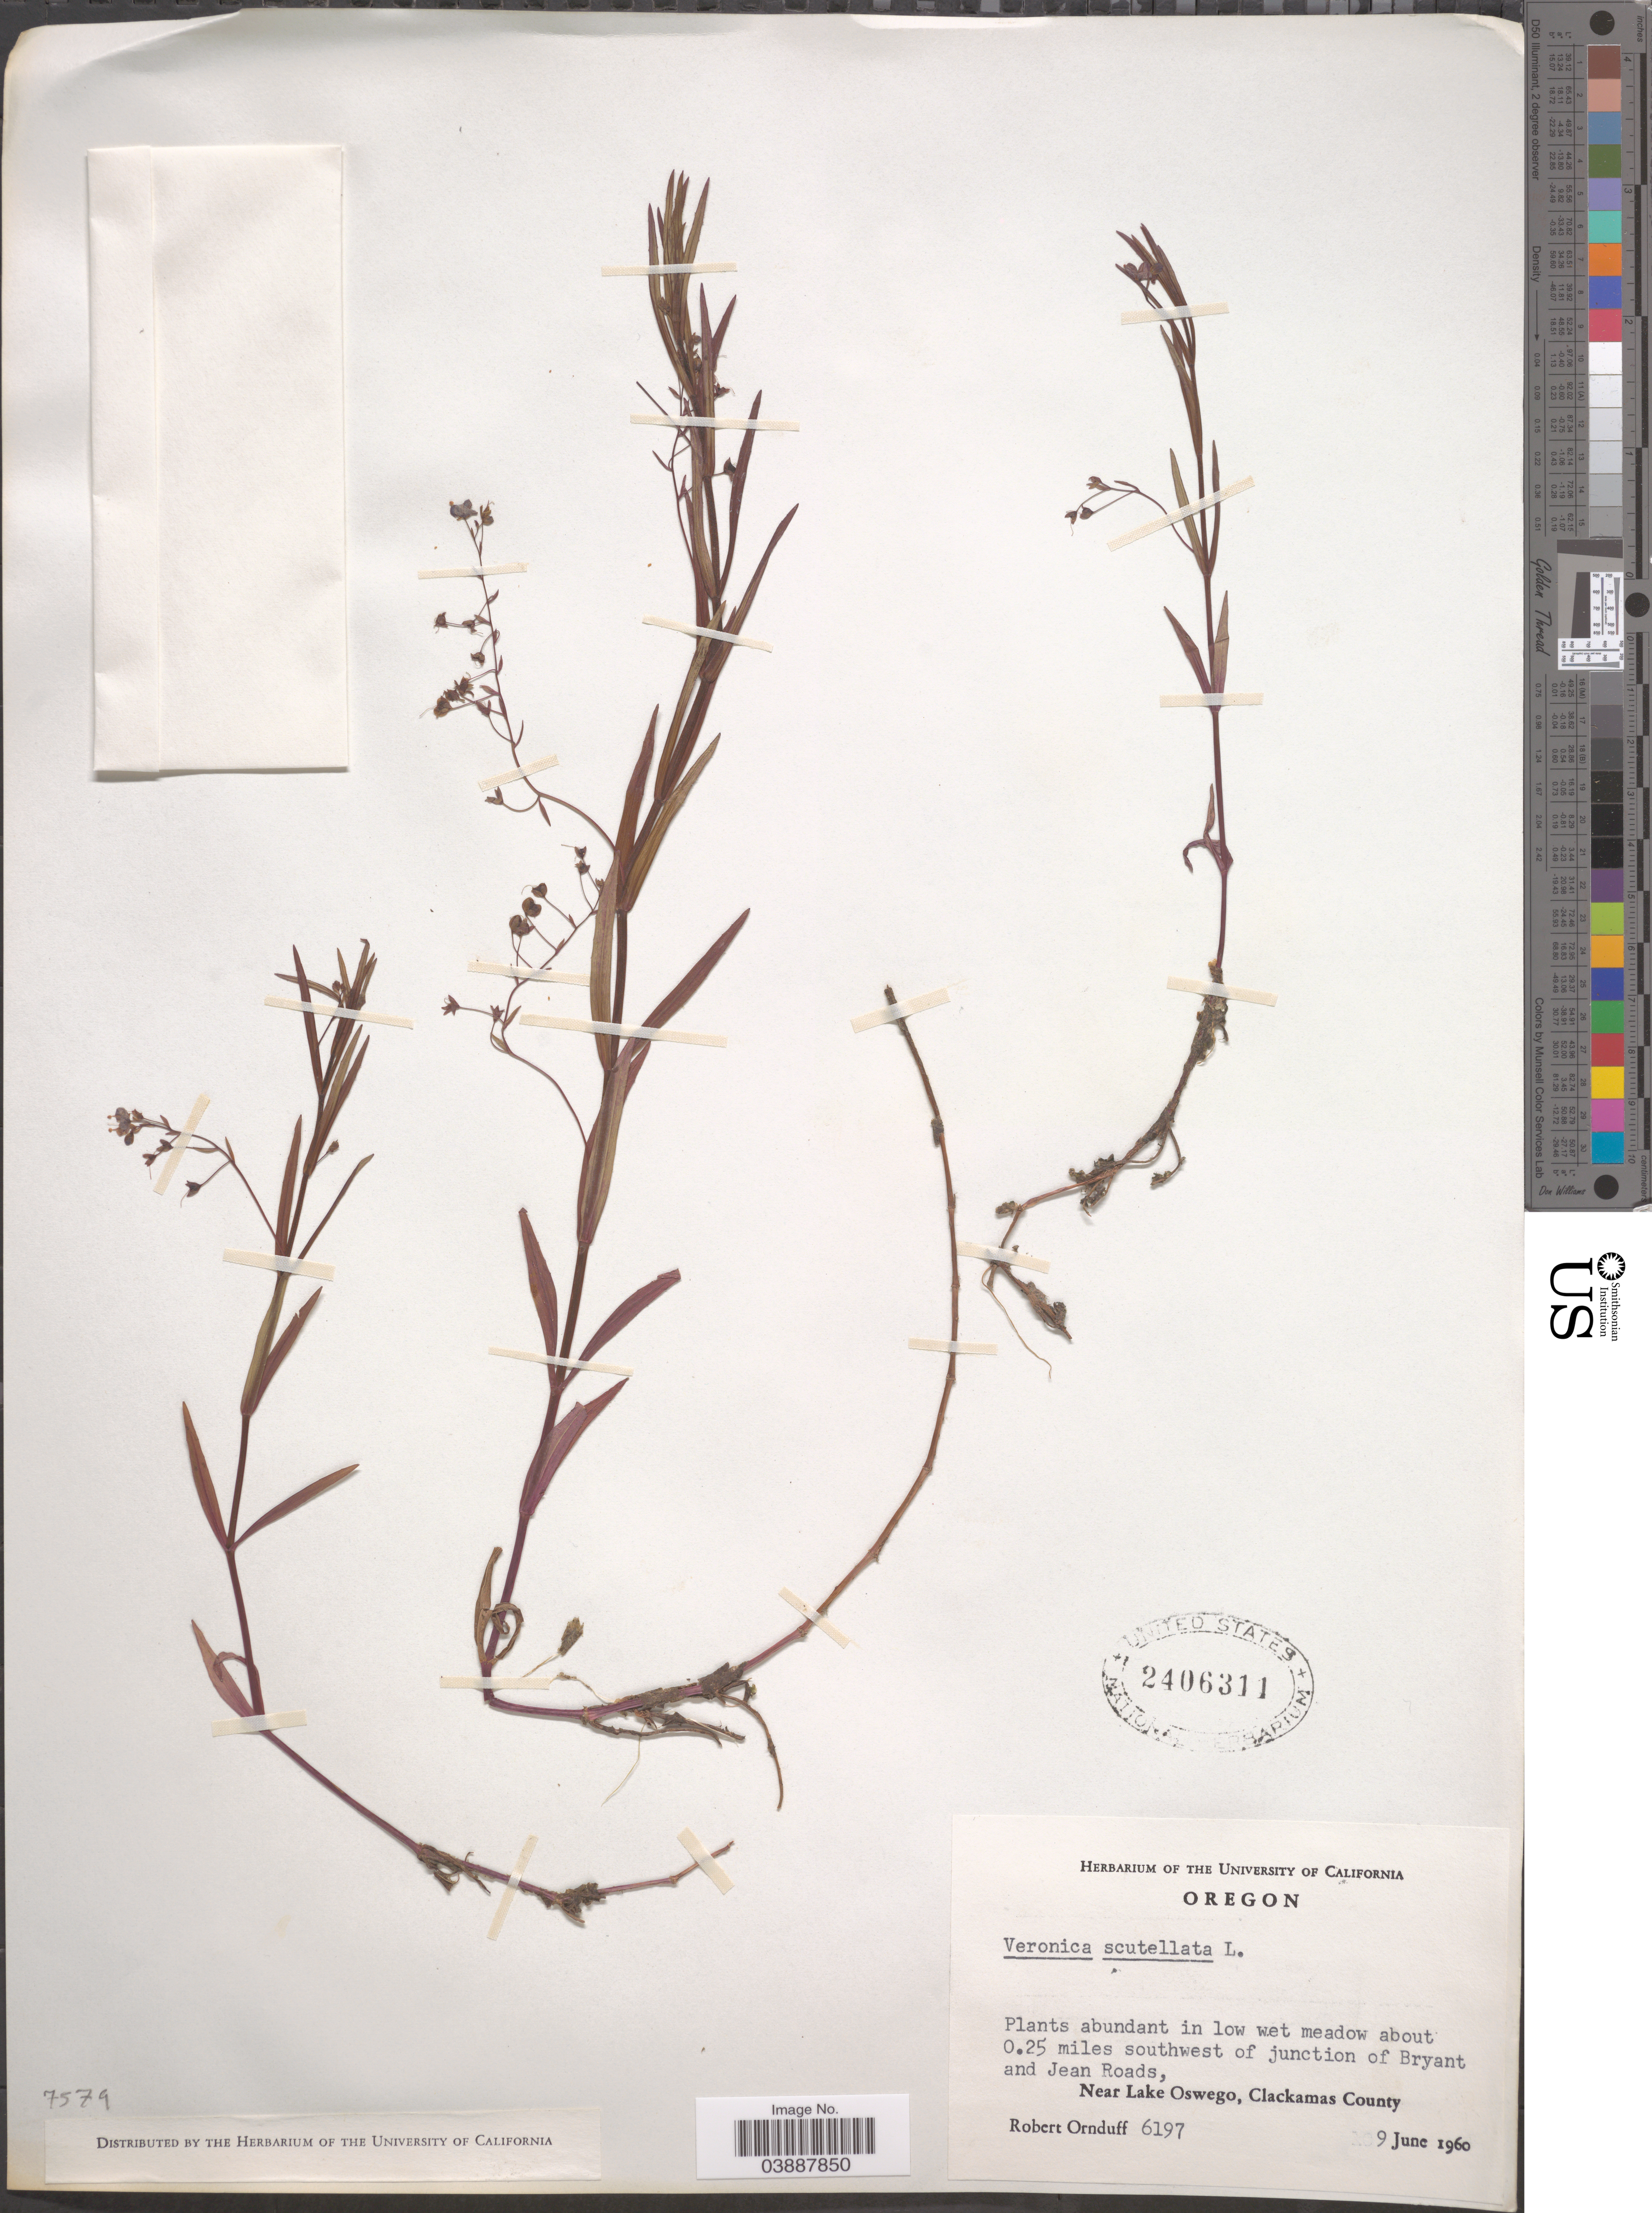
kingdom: Plantae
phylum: Tracheophyta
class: Magnoliopsida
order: Lamiales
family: Plantaginaceae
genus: Veronica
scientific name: Veronica scutellata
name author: L.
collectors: R. Ornduff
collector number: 6197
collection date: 1960-06-09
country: United States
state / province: Oregon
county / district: Clackamas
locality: About 0.25 miles southwest of junction of Bryant and Jean Roads, Near Lake Oswego, Clackamas County.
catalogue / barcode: US 2406311